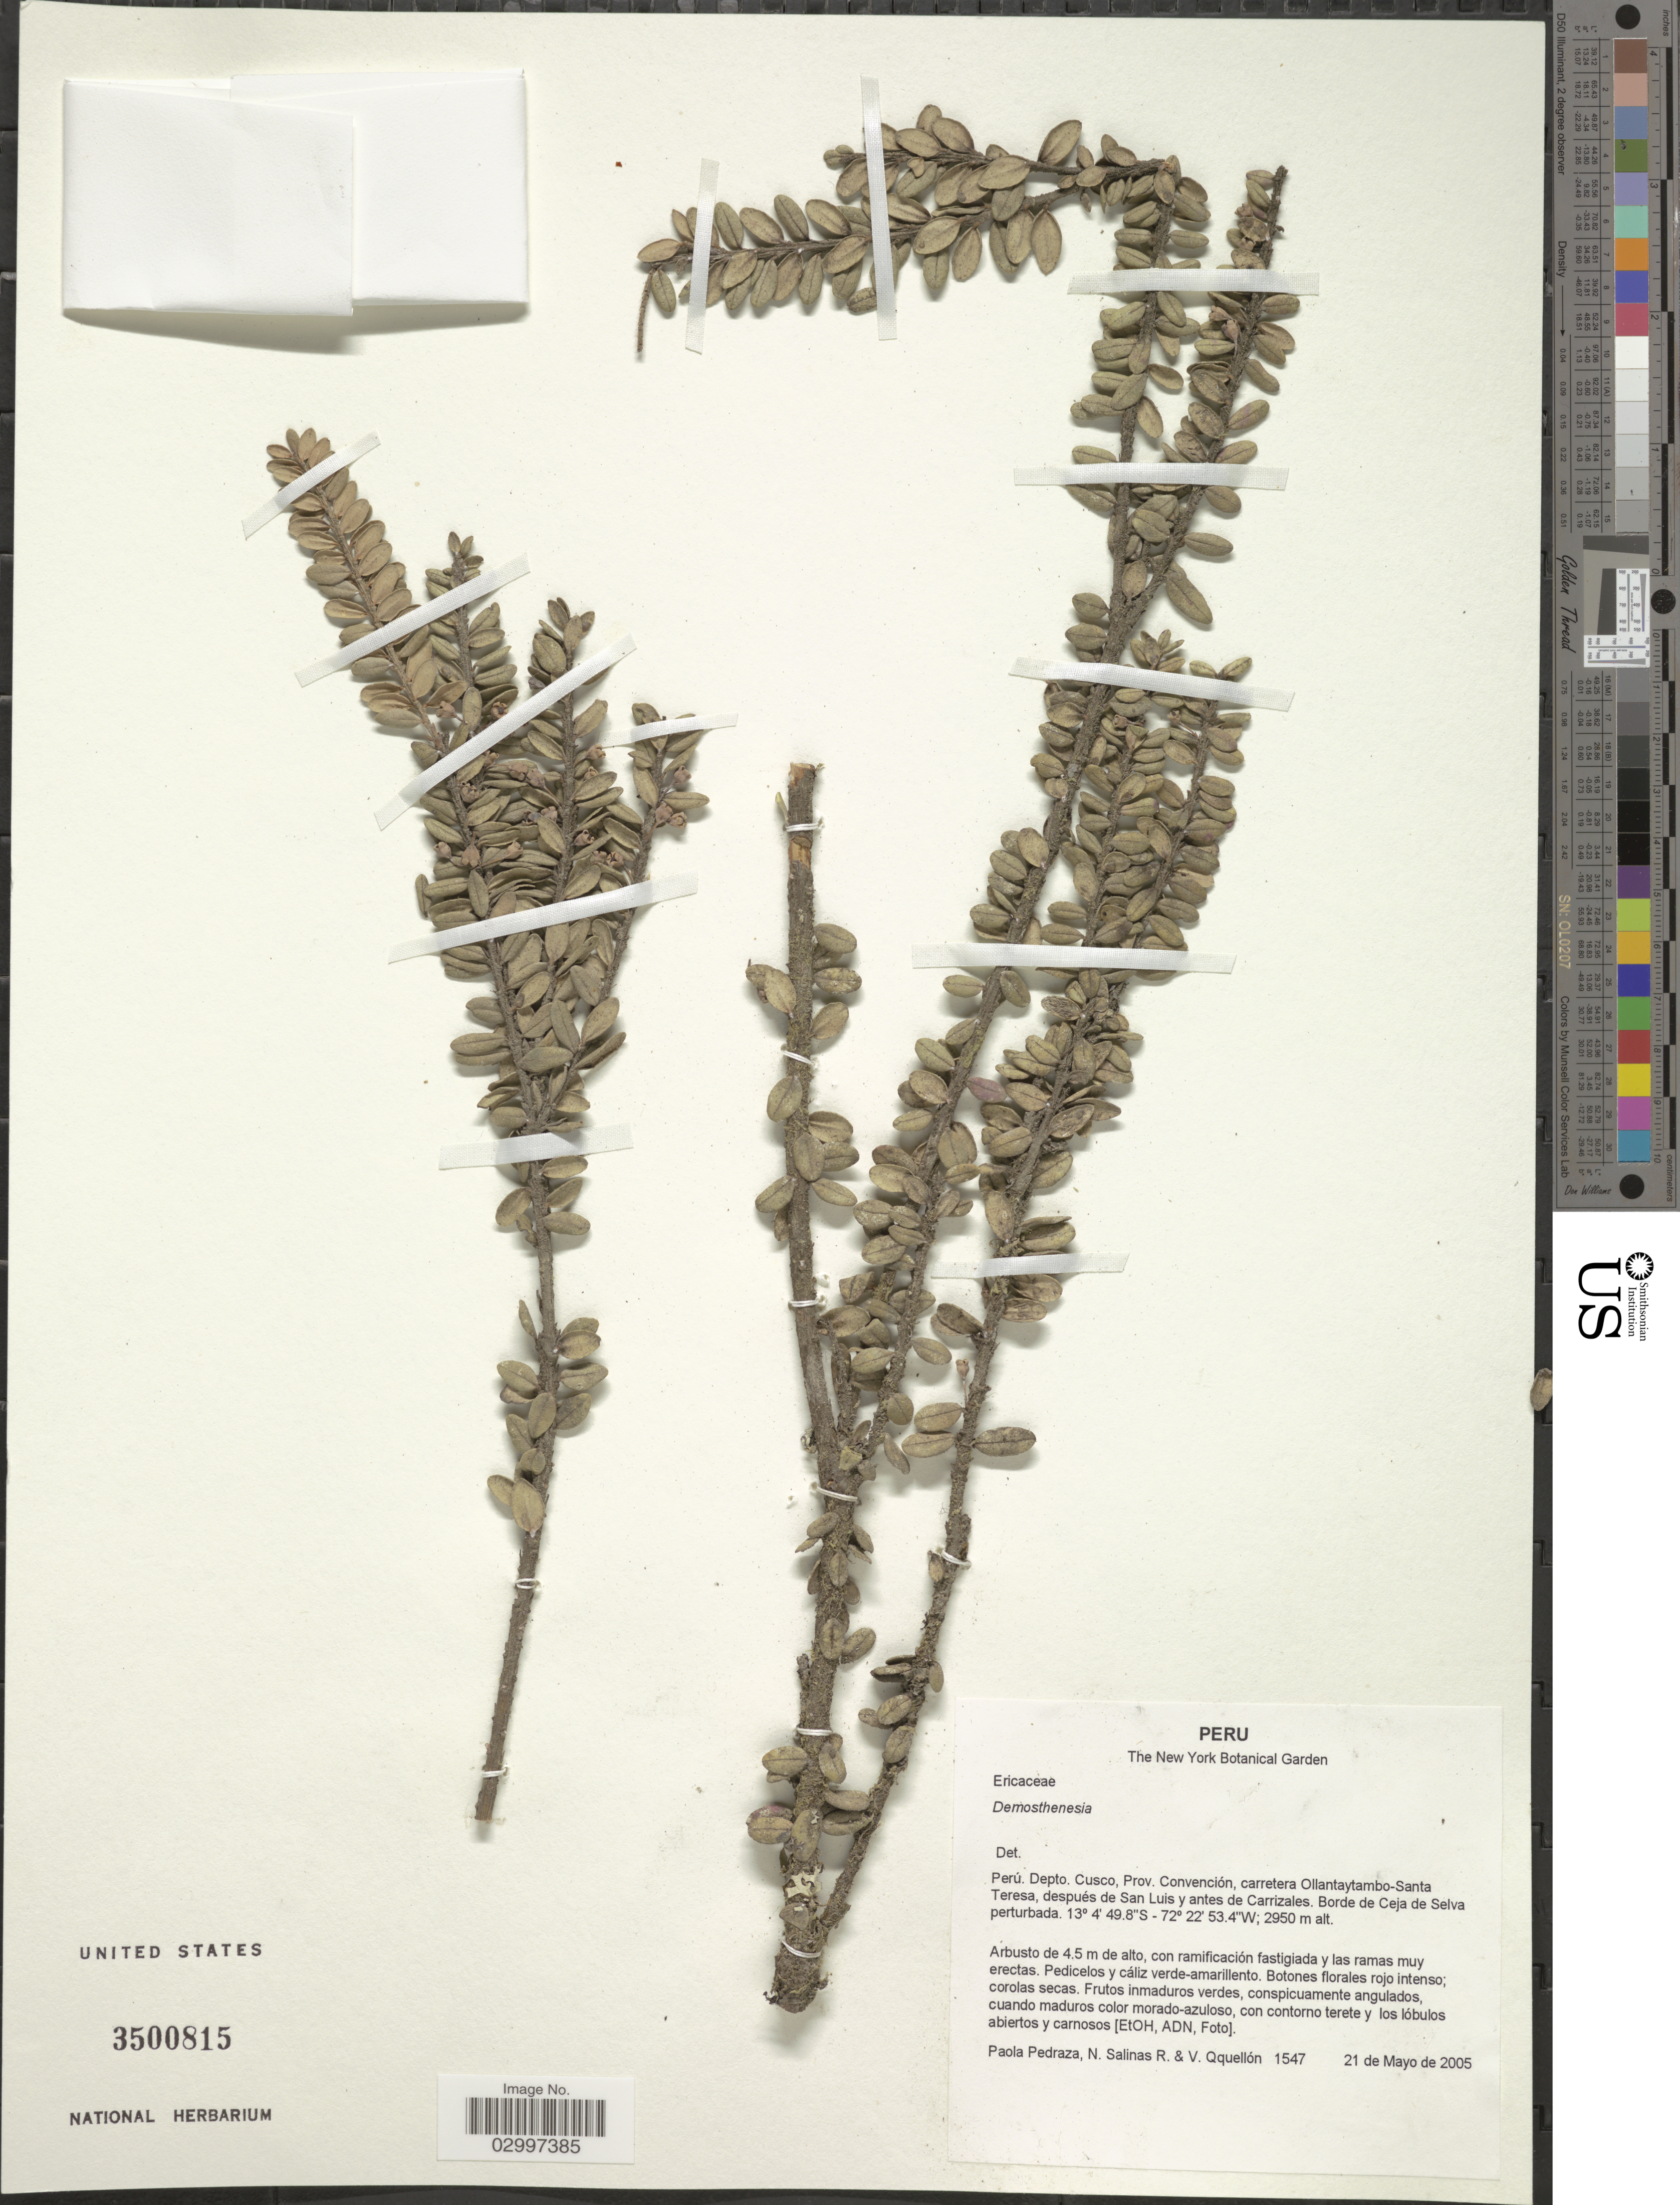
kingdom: Plantae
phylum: Tracheophyta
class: Magnoliopsida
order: Ericales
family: Ericaceae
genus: Demosthenesia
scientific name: Demosthenesia sp.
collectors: P. Pedraza, N. Salinas R. & V. Qquellón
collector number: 1547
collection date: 2005-05-21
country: Peru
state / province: Cusco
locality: Depto. Cusco, Prov. Convención, carretera Ollantaytambo-Santa Teresa, después de San Luis y antes de Carrizales, Borde de Ceja de Selva perturbada.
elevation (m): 2950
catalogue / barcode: US 3500815